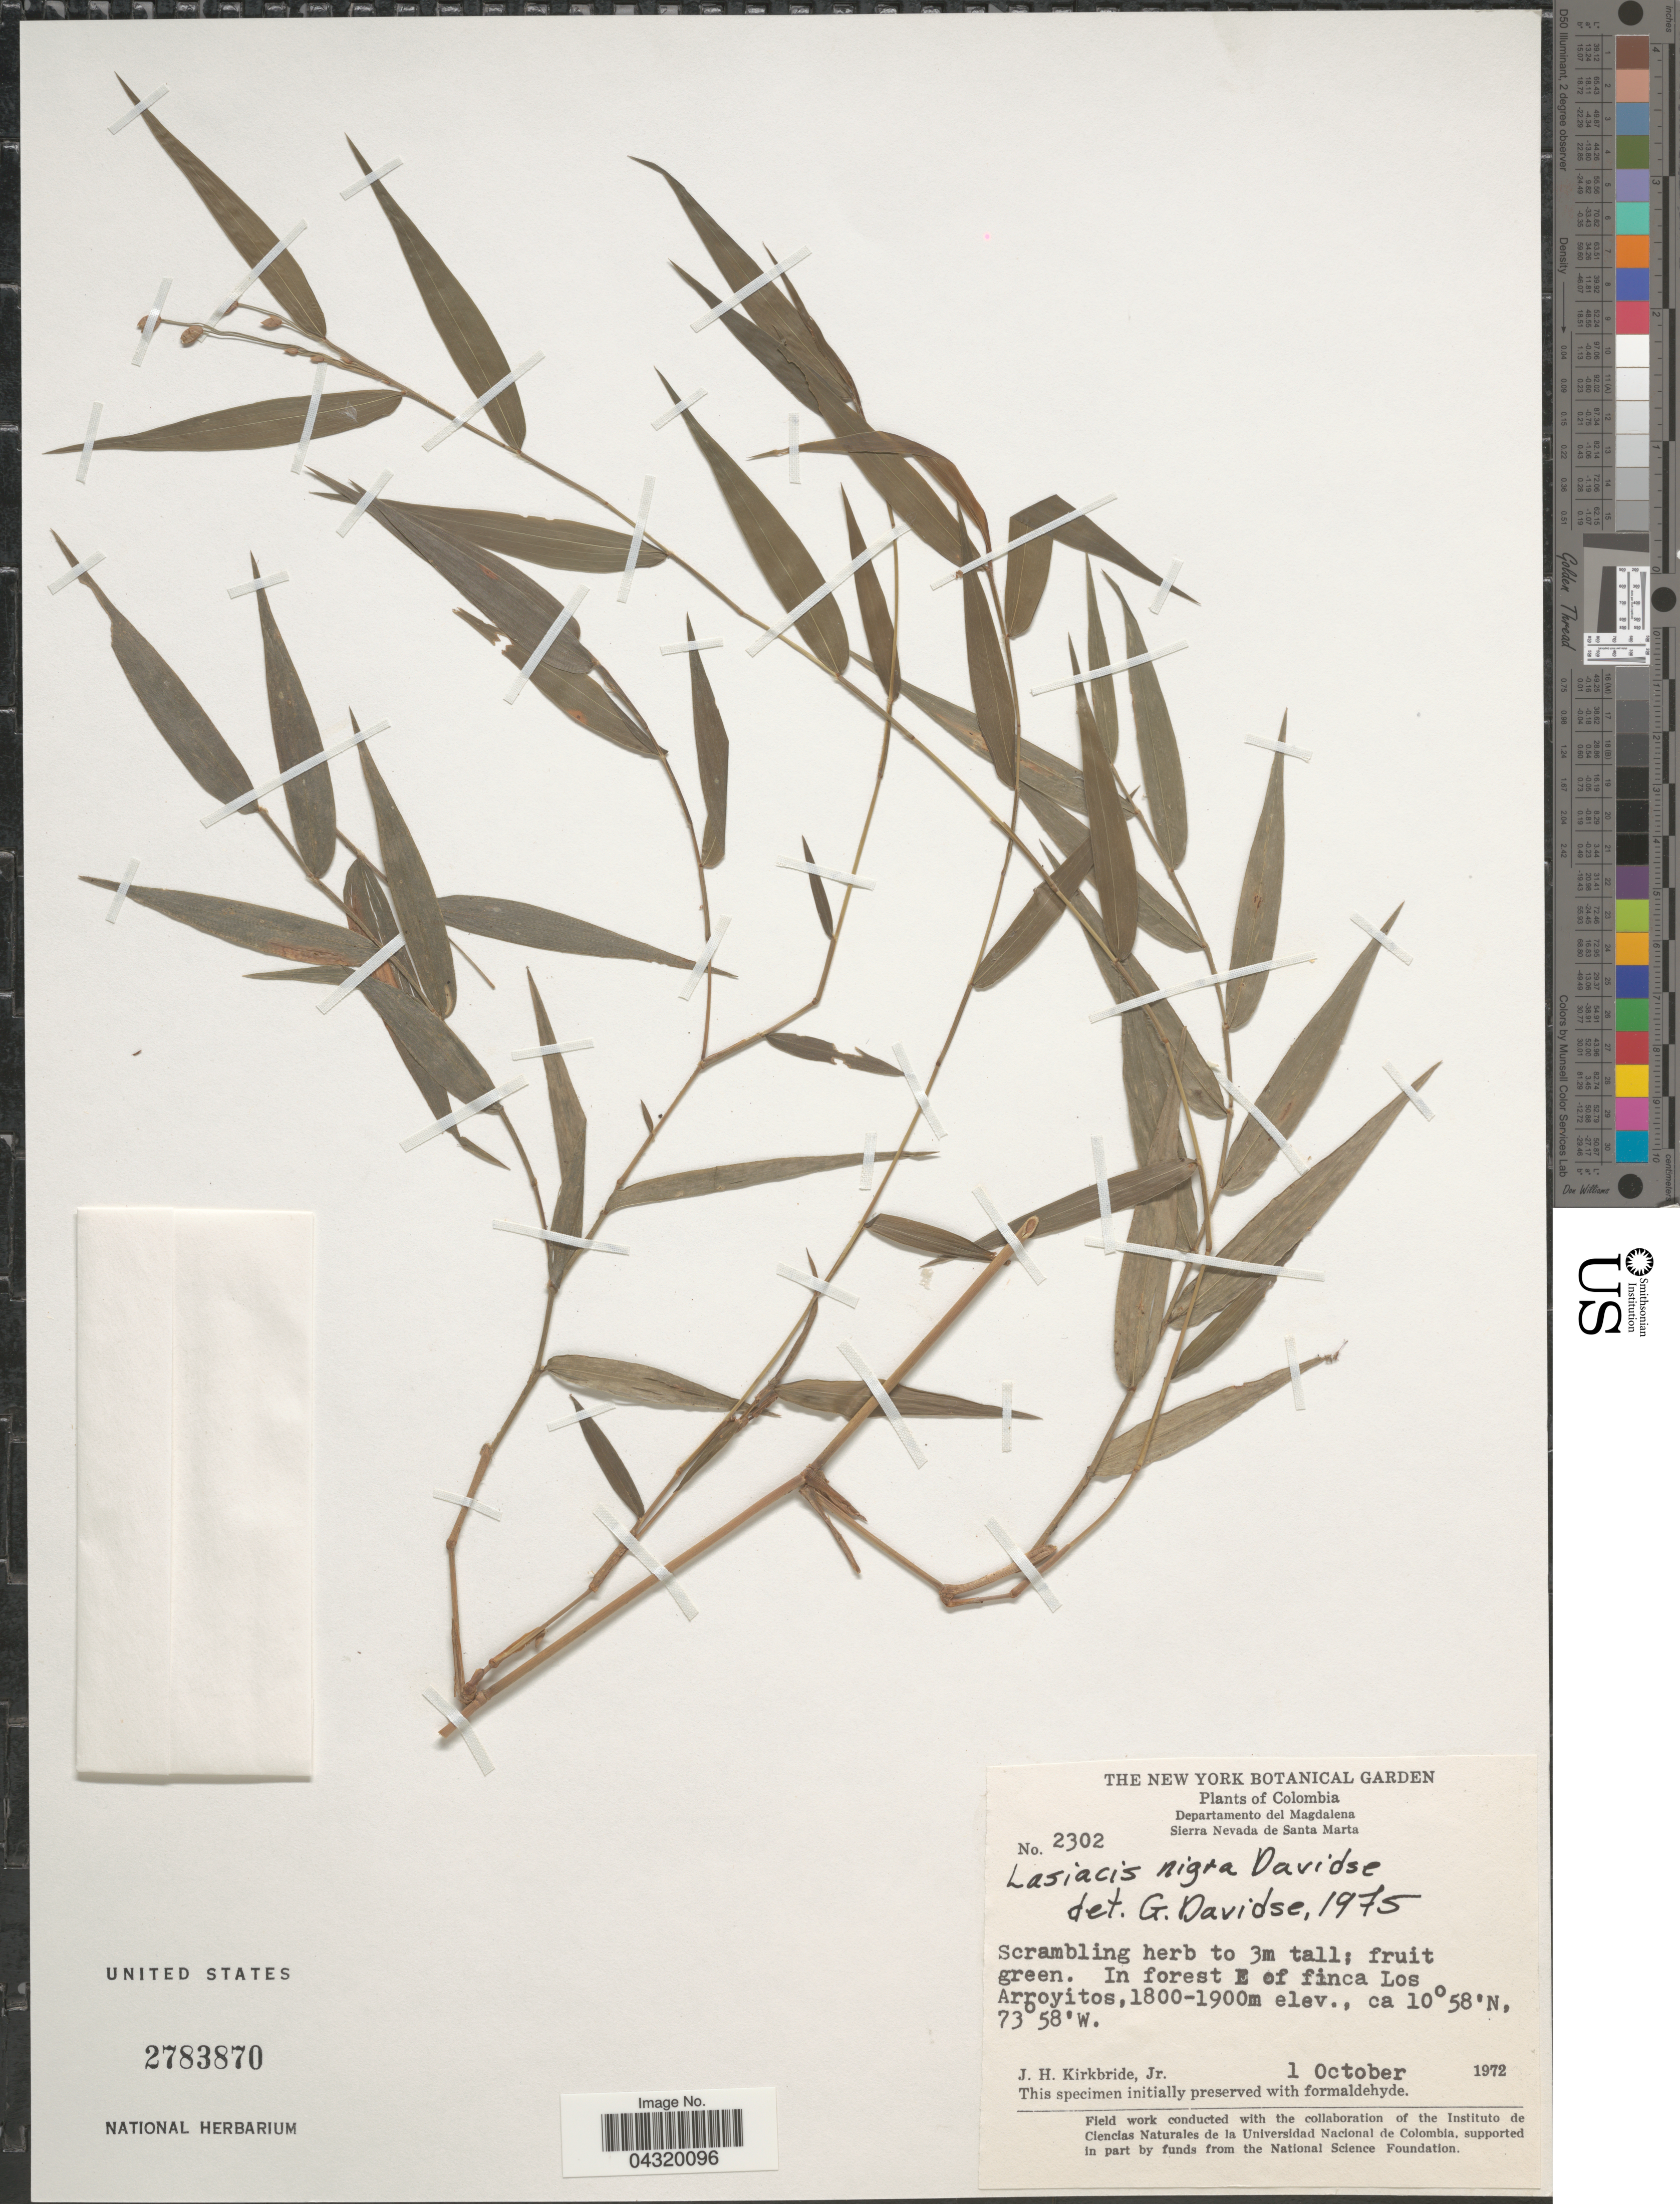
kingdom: Plantae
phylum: Tracheophyta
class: Liliopsida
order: Poales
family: Poaceae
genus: Lasiacis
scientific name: Lasiacis nigra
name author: Davidse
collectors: J. H. Kirkbride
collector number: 2302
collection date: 1972-10-01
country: Colombia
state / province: Magdalena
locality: Departamento del Magdalena. Sierra Nevada de Santa Marta. In forest E of finca Los Arroyitos.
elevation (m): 1800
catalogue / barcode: US 2783870